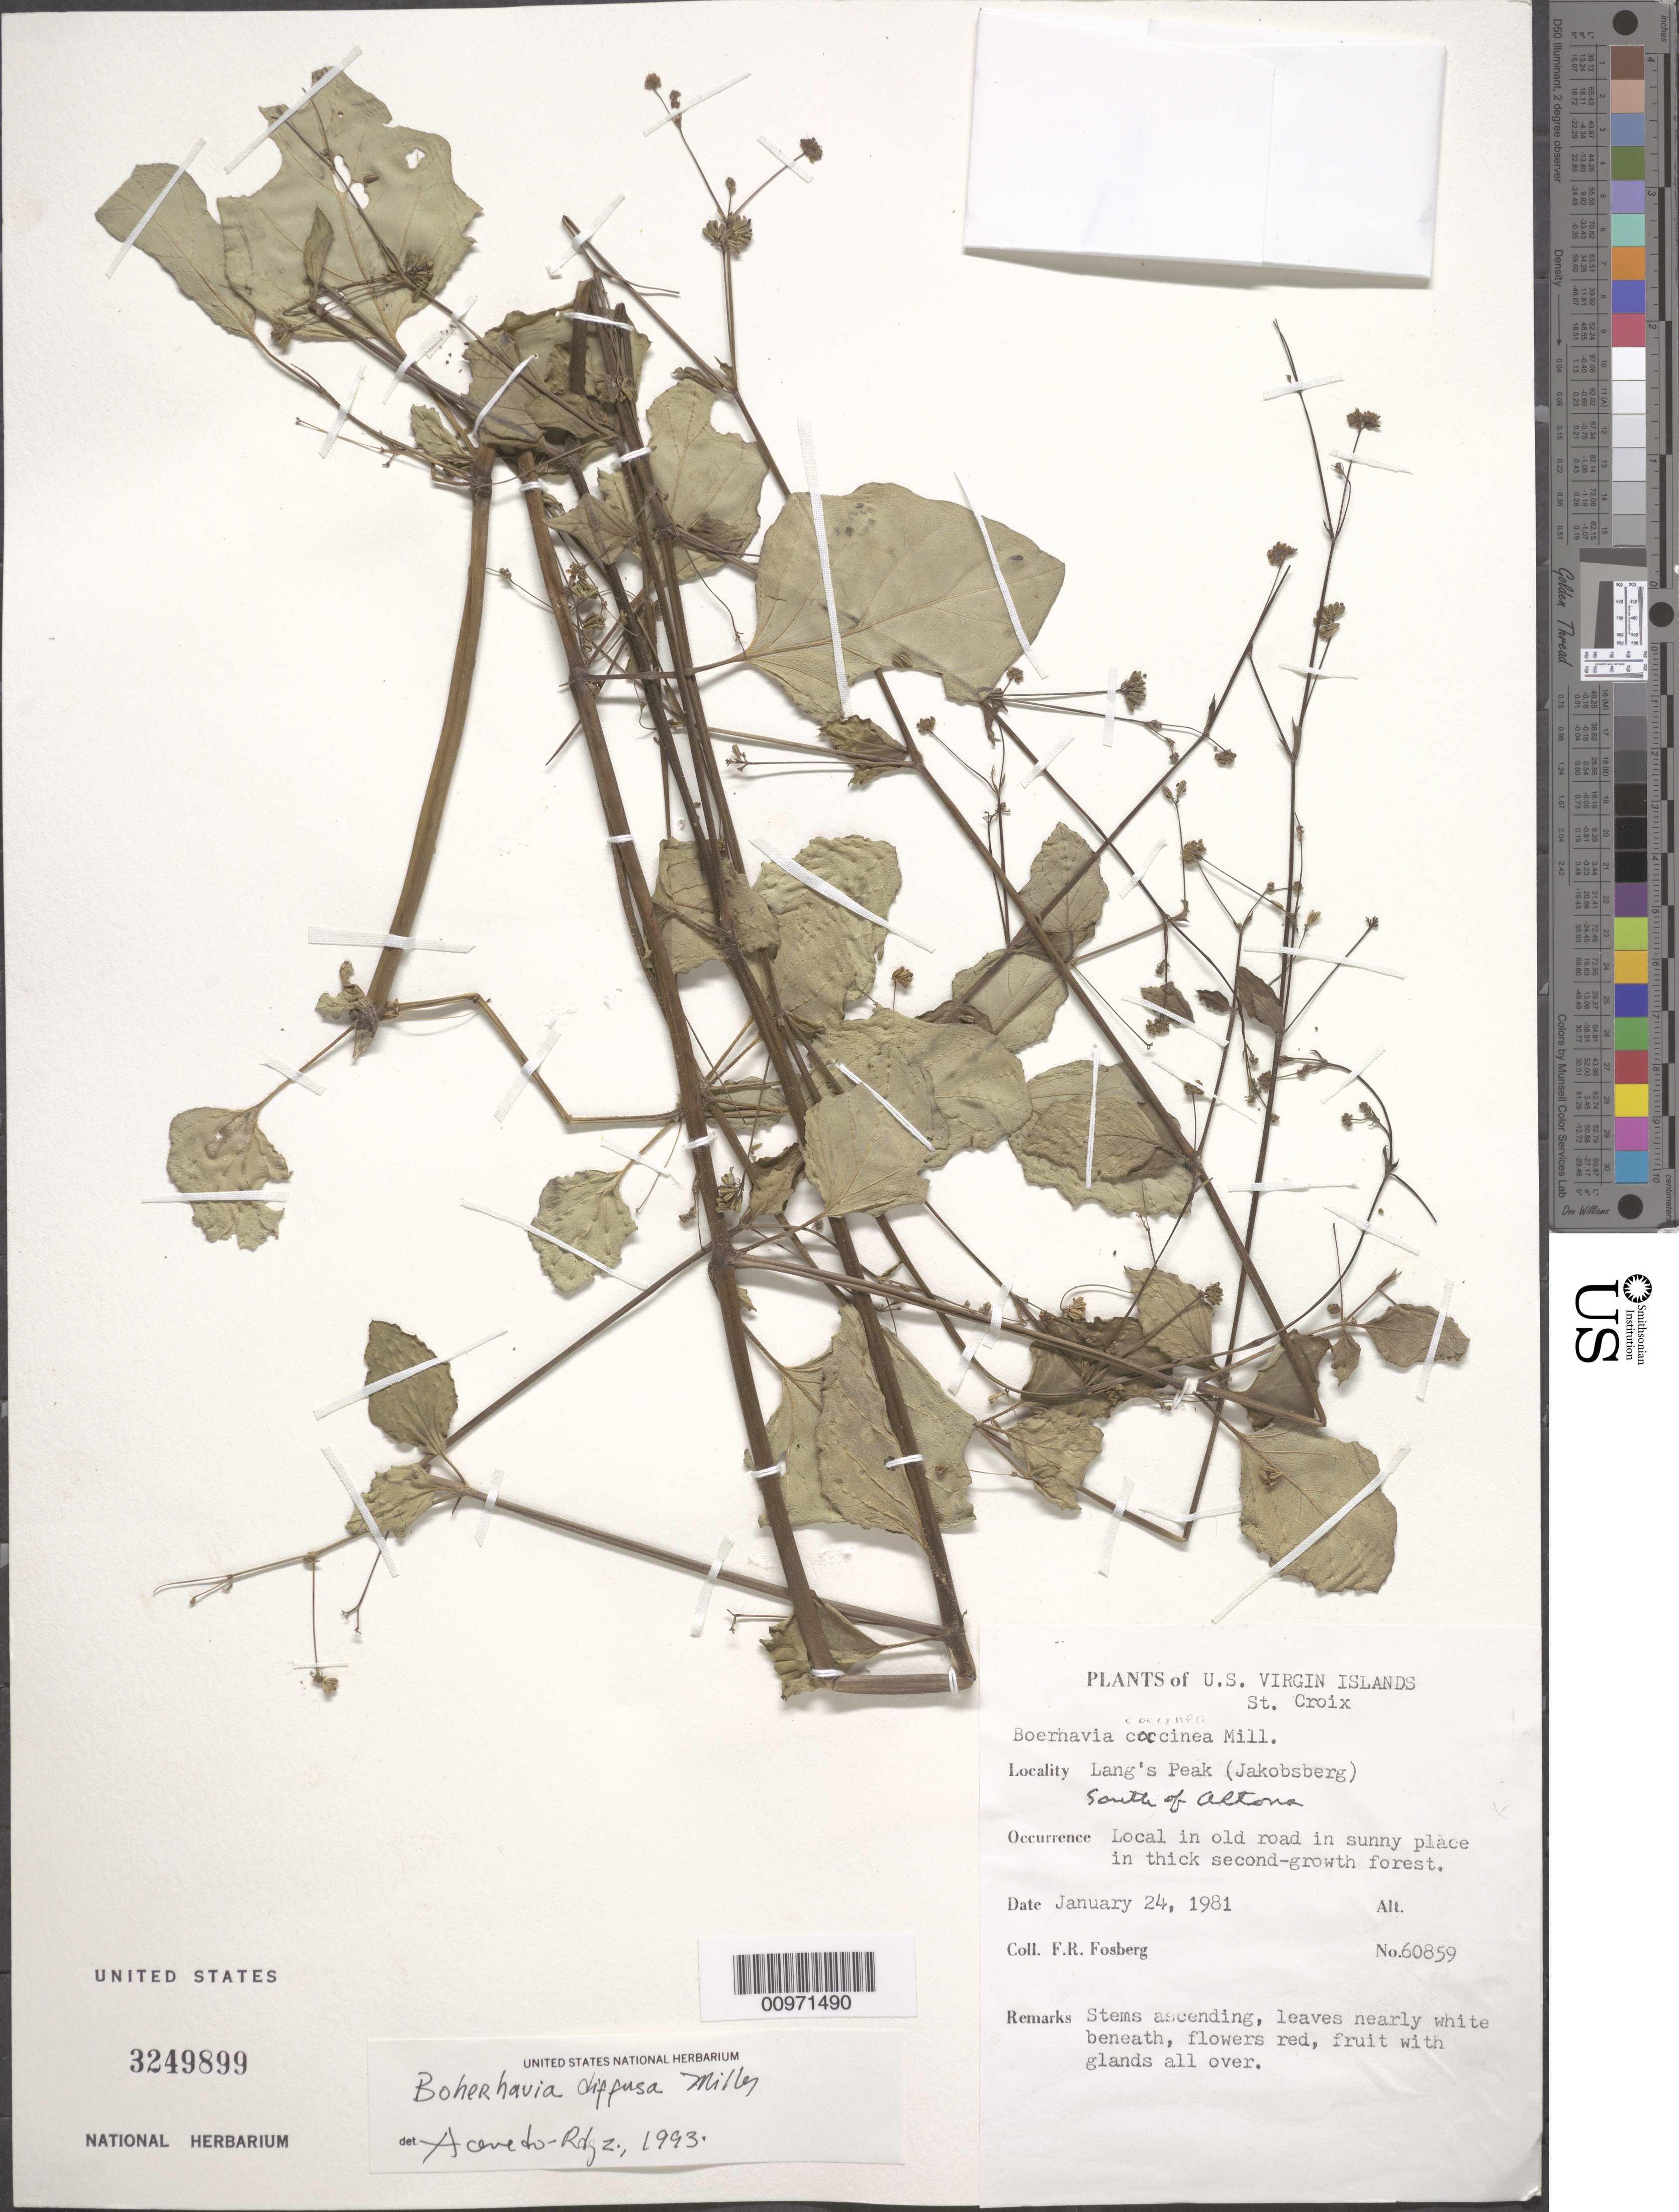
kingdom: Plantae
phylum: Tracheophyta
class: Magnoliopsida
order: Caryophyllales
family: Nyctaginaceae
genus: Boerhavia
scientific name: Boerhavia diffusa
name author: L.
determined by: Acevedo-Rodríguez, P., (BOT), Smithsonian Institution - National Museum of Natural History (UNITED STATES)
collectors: F. R. Fosberg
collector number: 60859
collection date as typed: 24 Jan 1981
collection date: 1981-01-24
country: U.S. Virgin Islands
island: St. Croix I.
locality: Lang's Peak (Jakobsberg), south of Altona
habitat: Local in old road in sunny place in thick second-growth forest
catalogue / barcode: US 3249899